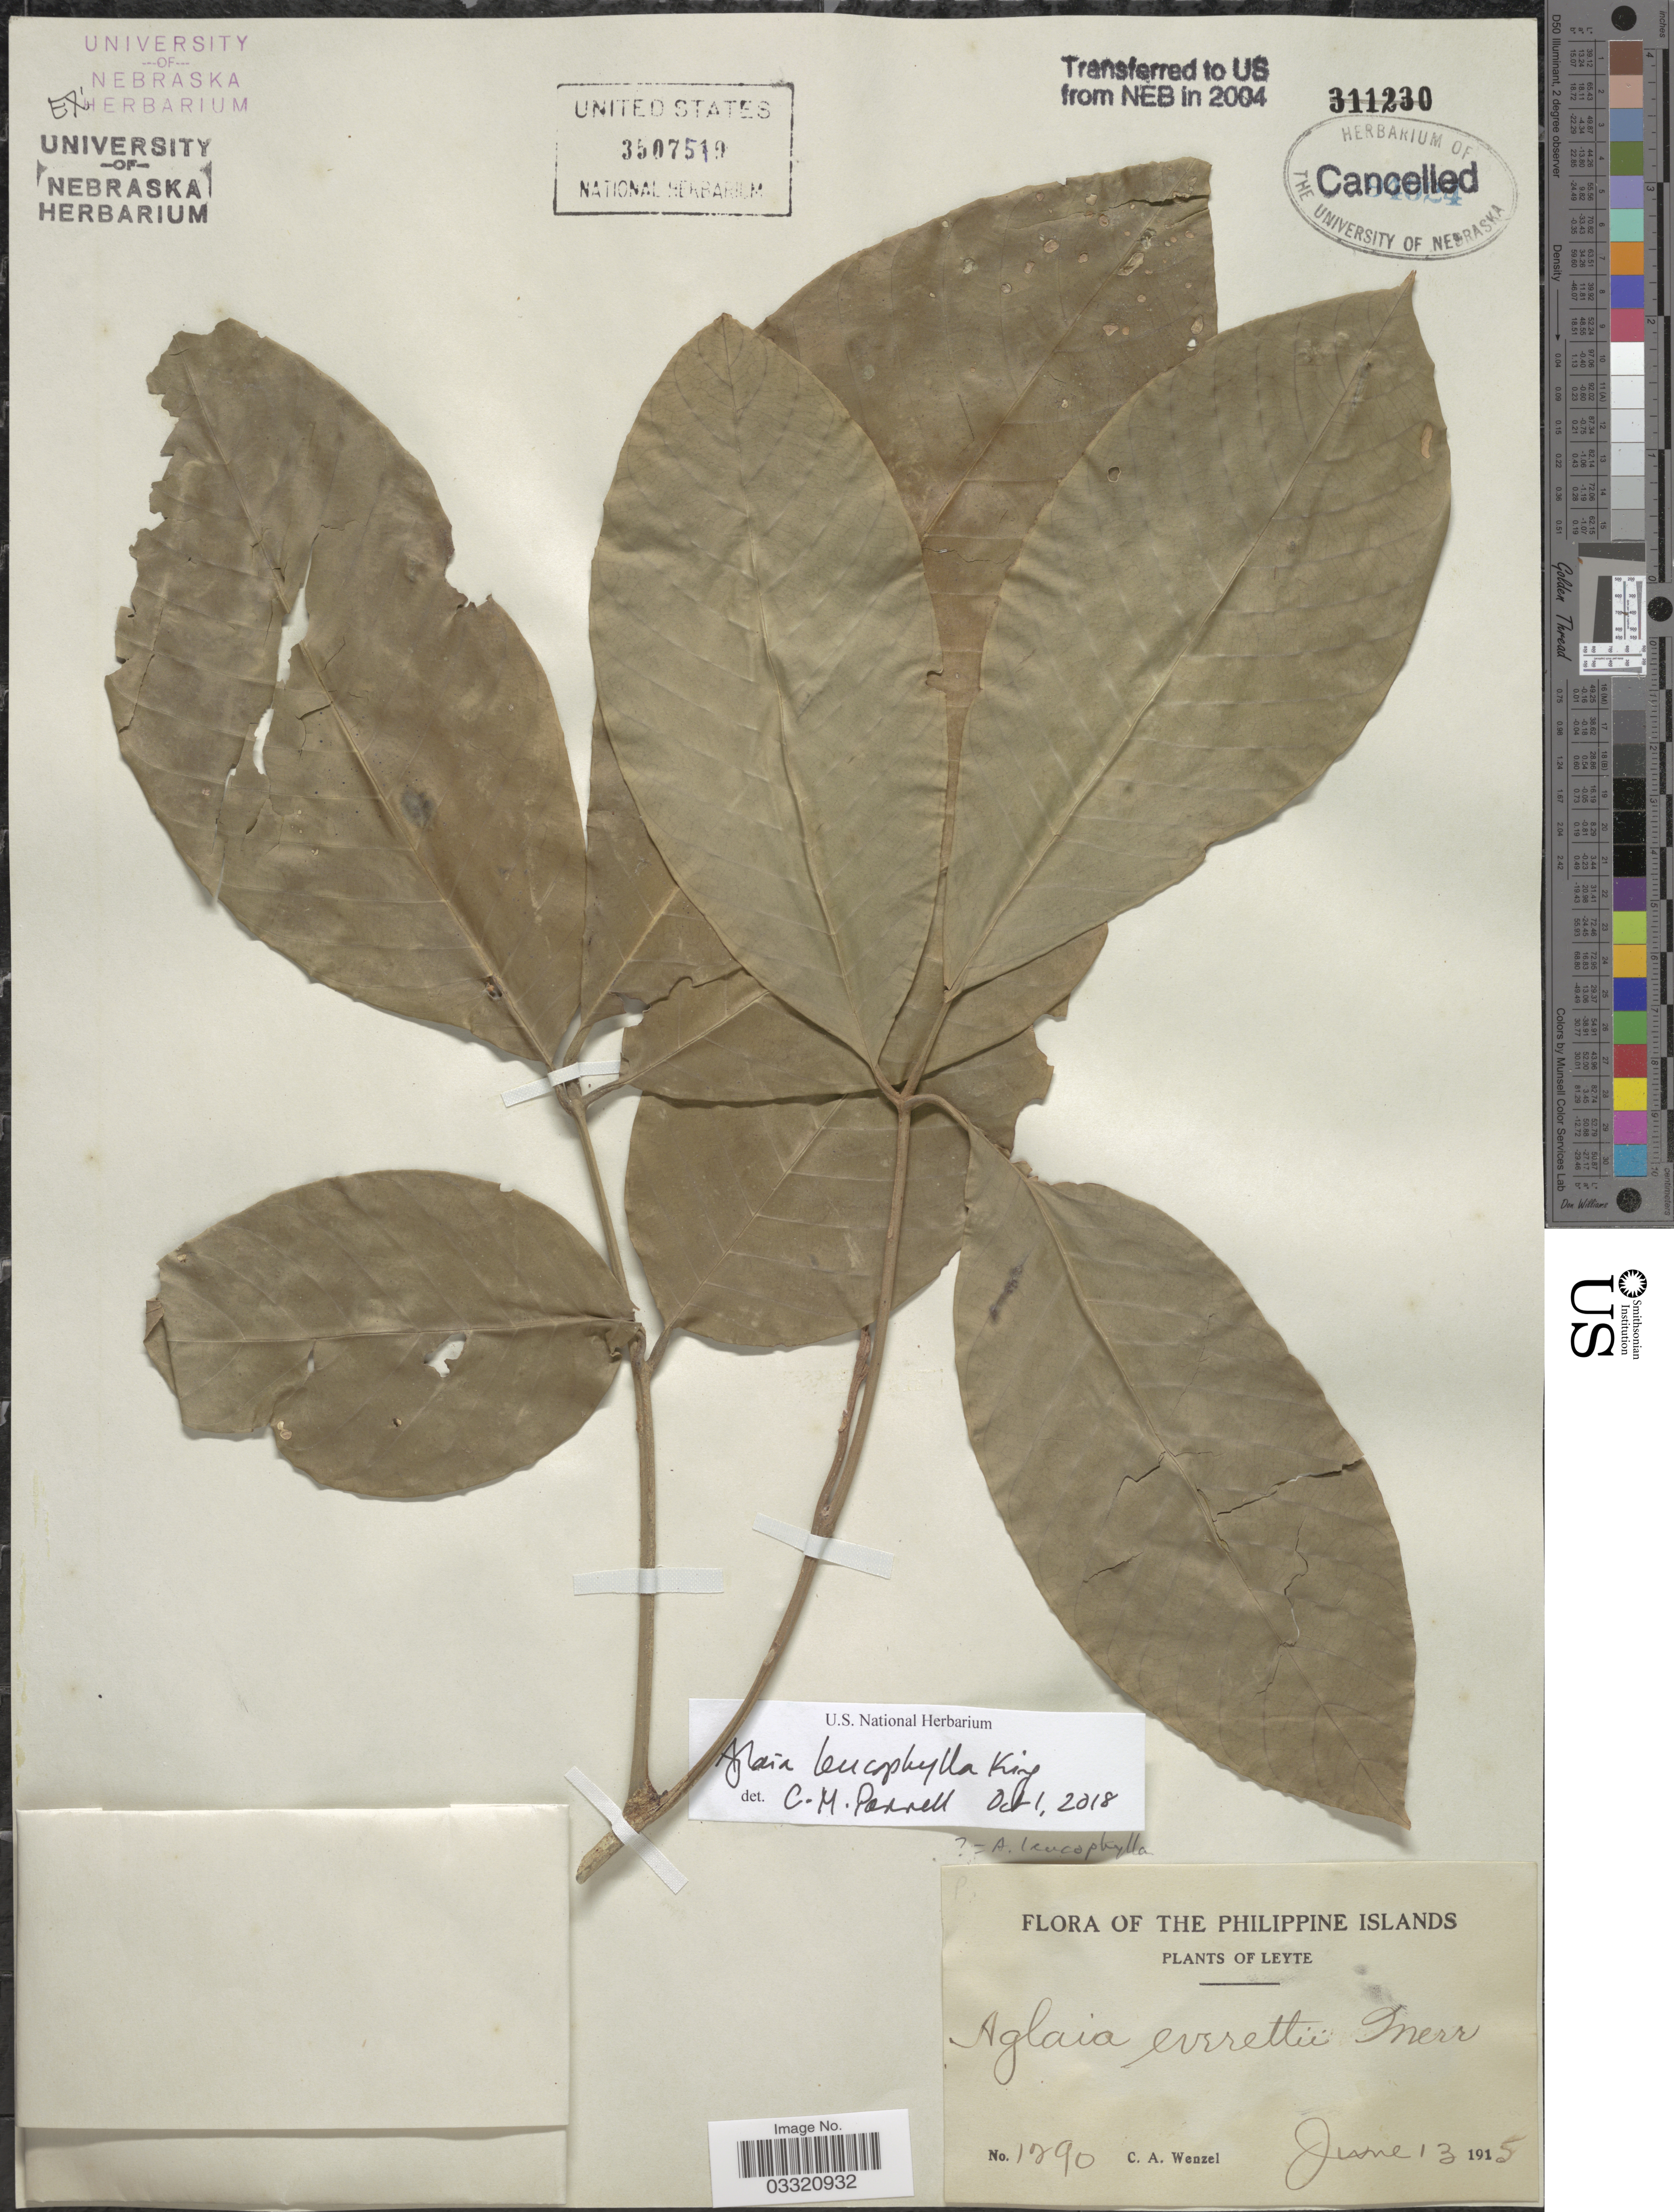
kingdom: Plantae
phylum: Tracheophyta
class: Magnoliopsida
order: Sapindales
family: Meliaceae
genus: Aglaia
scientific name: Aglaia leucophylla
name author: King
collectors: C. Wenzel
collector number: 1290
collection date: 1915-06-13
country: Philippines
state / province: Eastern Visayas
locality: Leyte.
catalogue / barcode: US 3507519